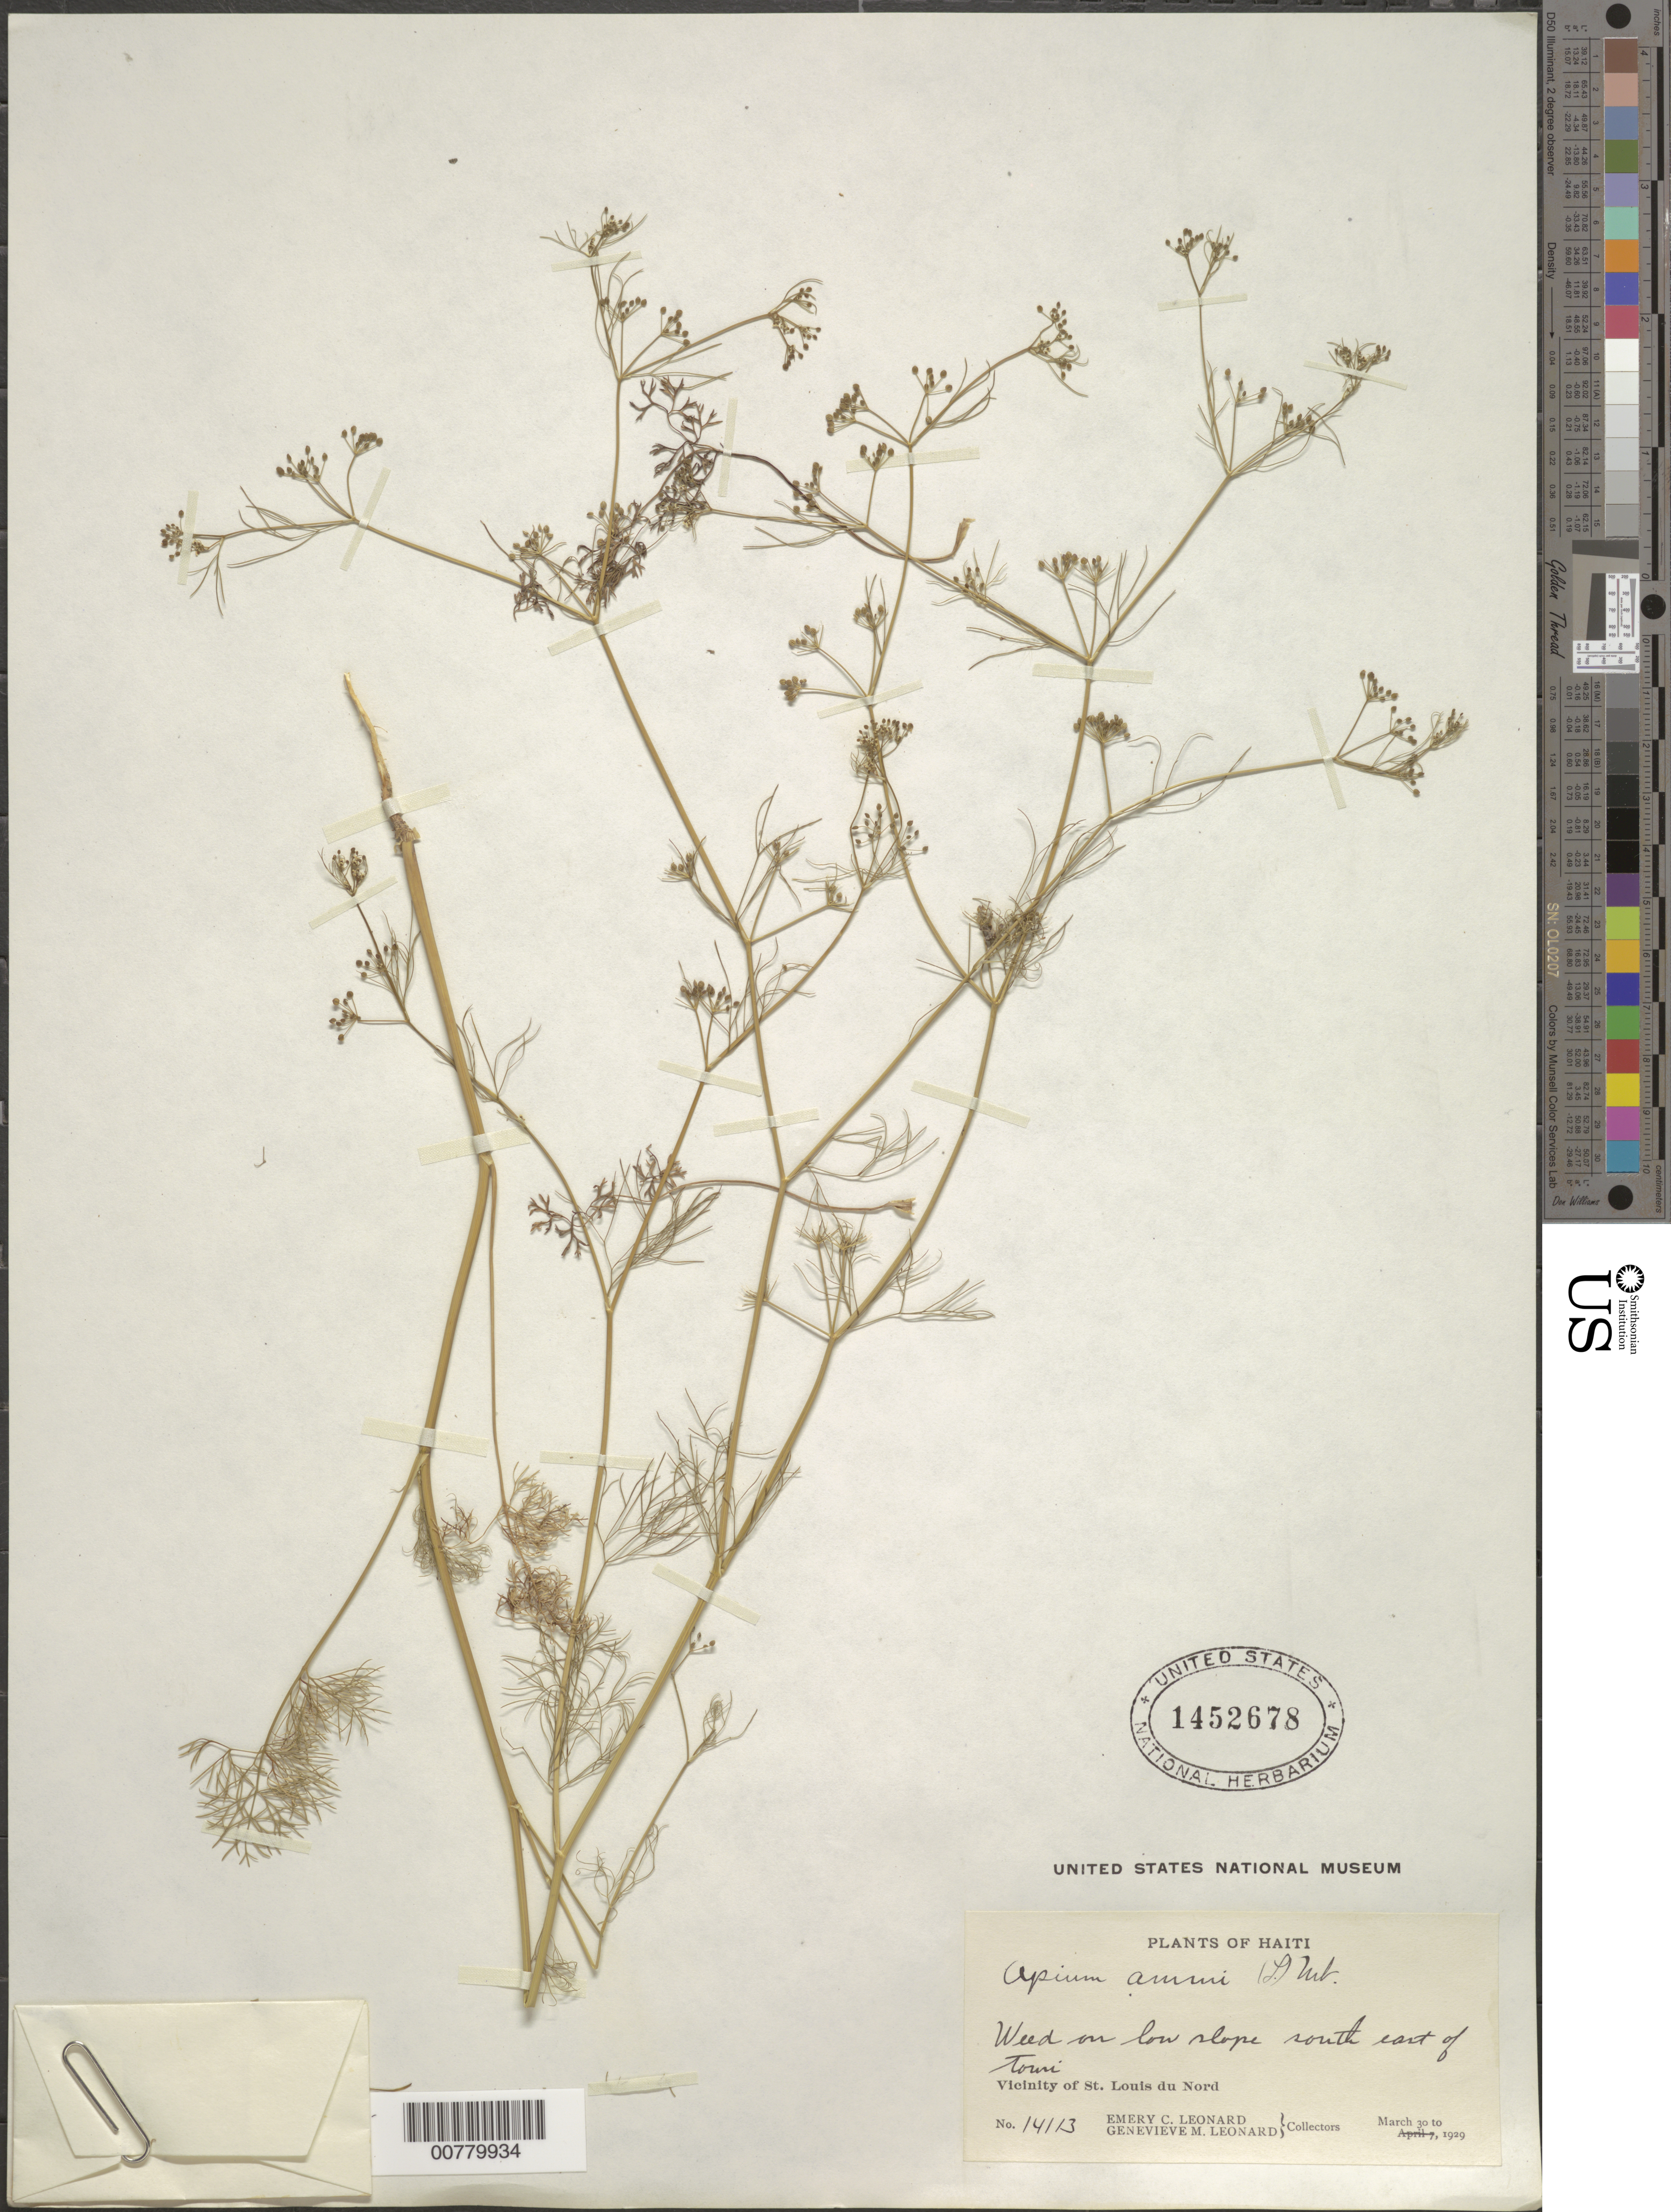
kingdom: Plantae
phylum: Tracheophyta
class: Magnoliopsida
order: Apiales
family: Apiaceae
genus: Cyclospermum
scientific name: Cyclospermum leptophyllum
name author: (Pers.) Sprague ex Britton & P. Wilson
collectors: E. C. Leonard & G. M. Leonard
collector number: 14113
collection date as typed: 30 Mar 1929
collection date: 1929-03-30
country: Haiti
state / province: Nord-Ouest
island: Hispaniola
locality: Vicinity of St. Louis du Nord, south east of town.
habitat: On low slope.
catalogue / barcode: US 1452678